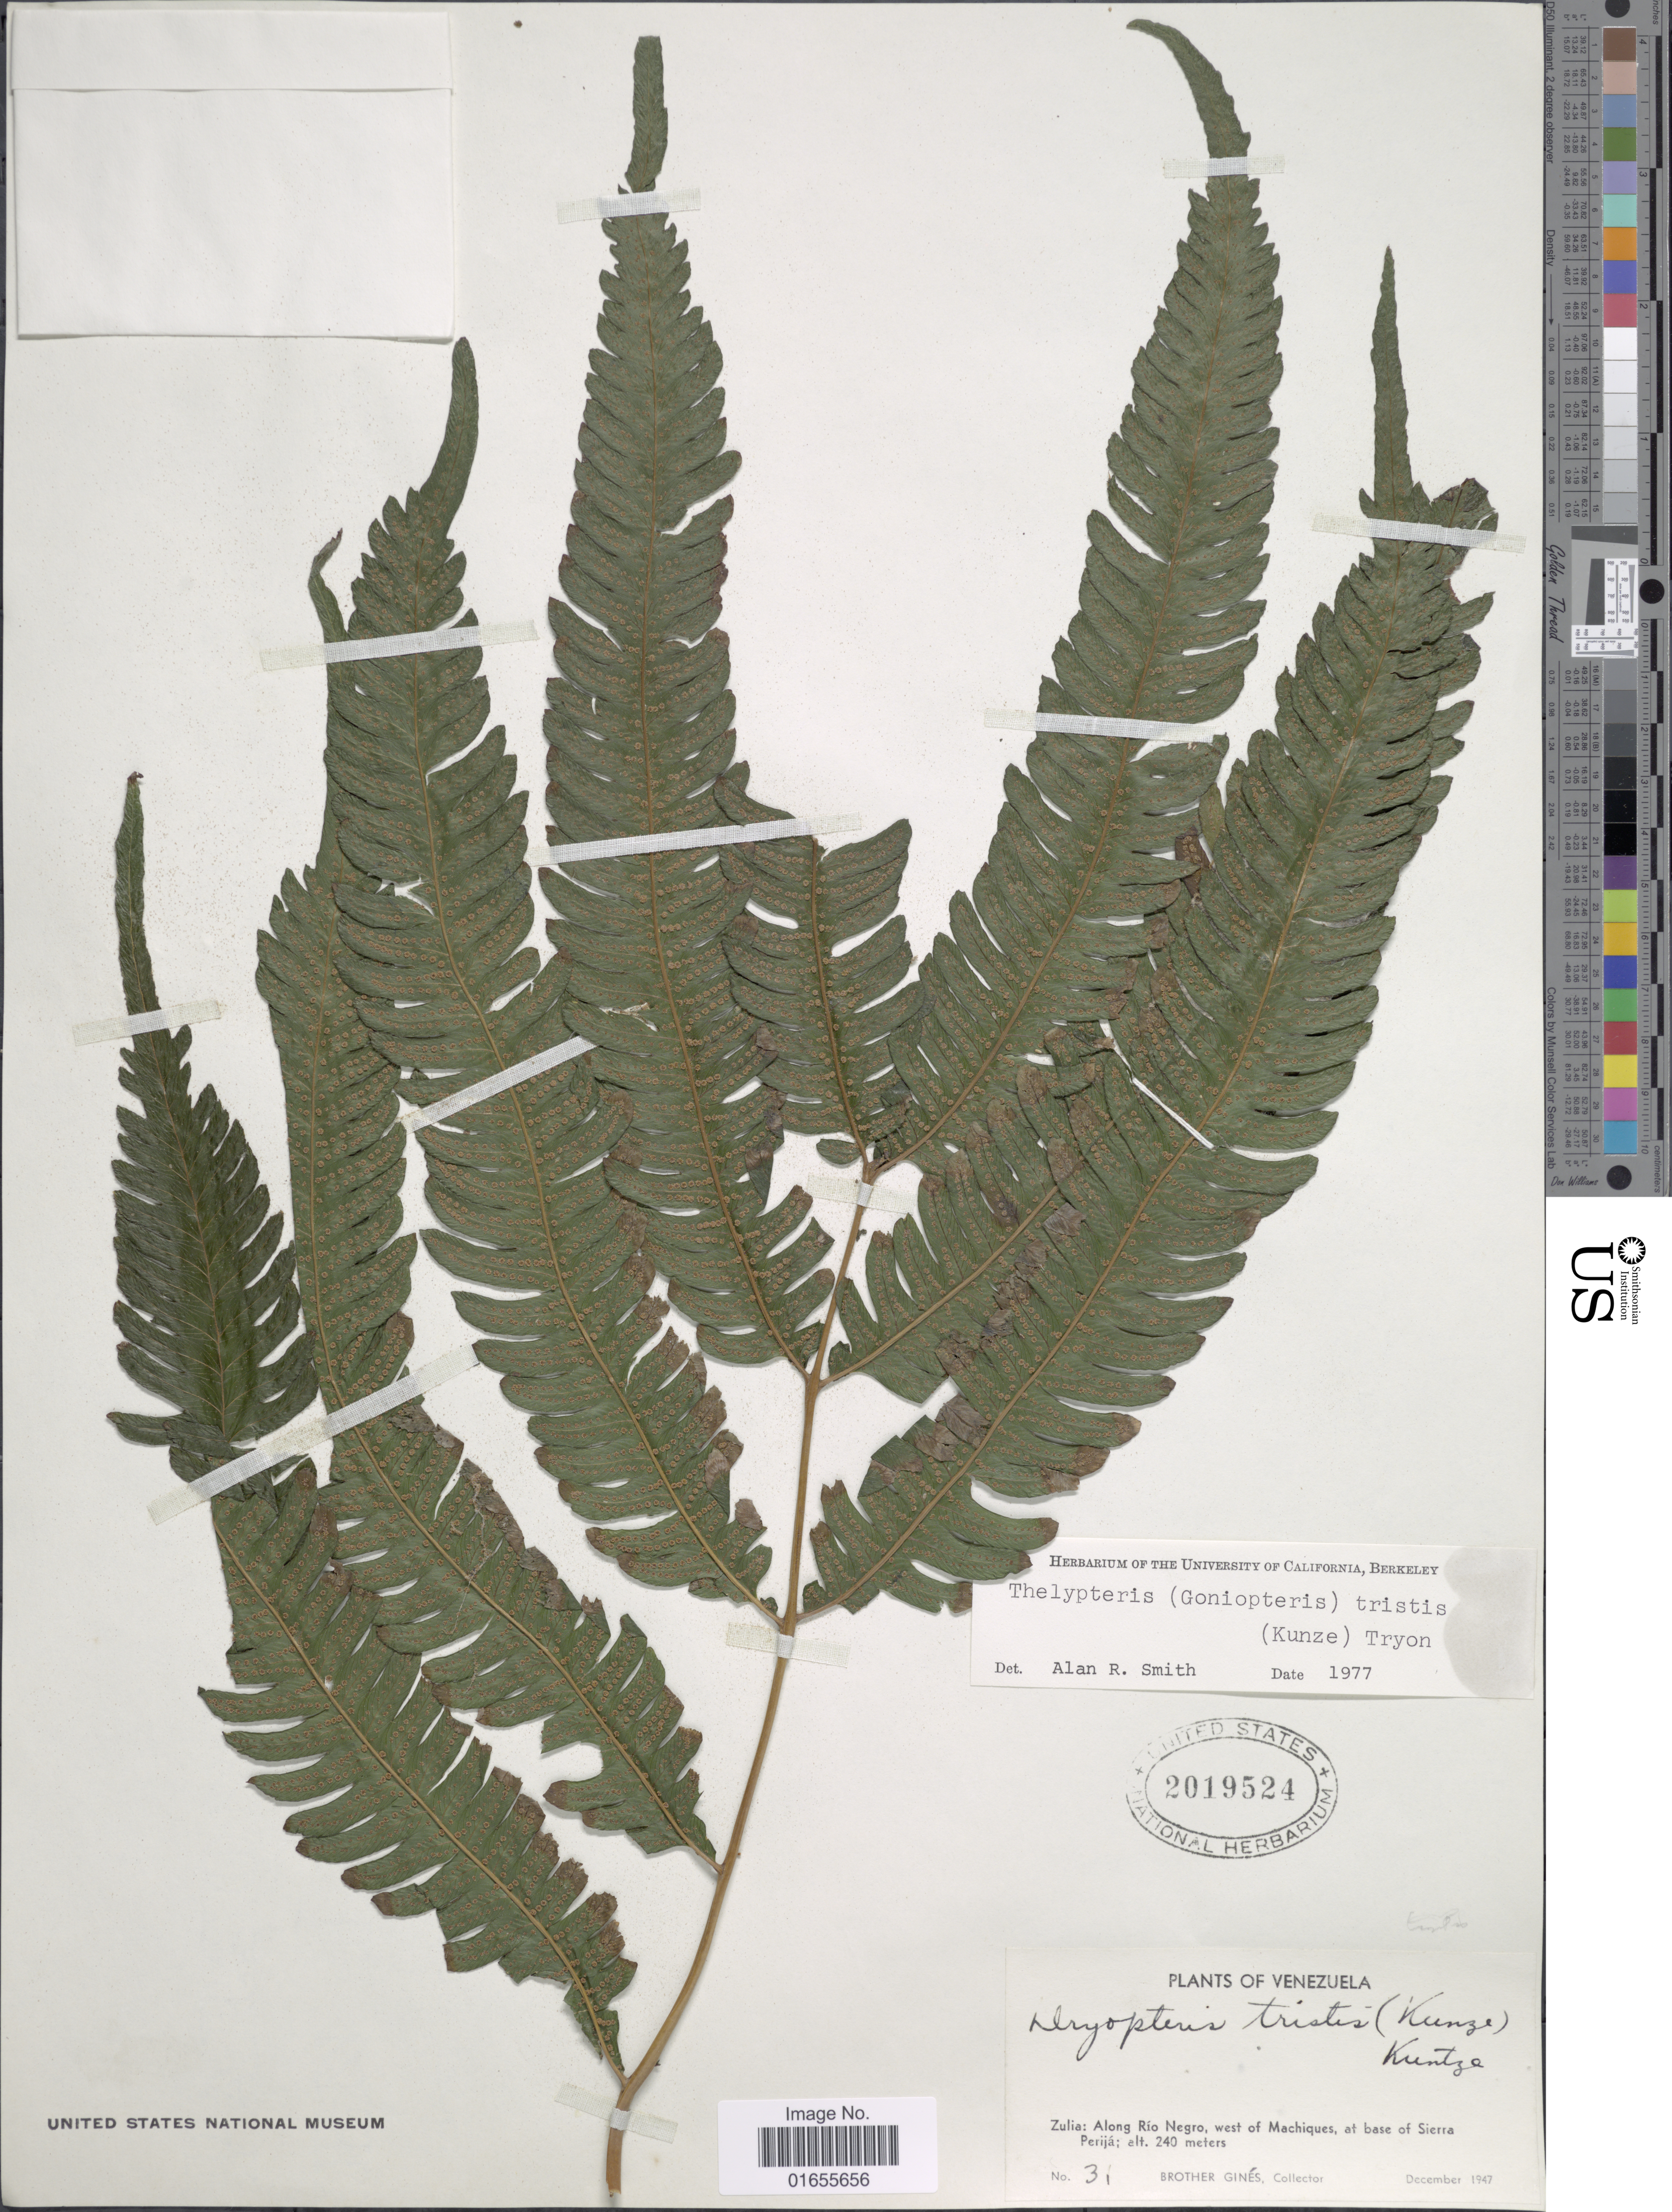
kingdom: Plantae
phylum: Tracheophyta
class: Polypodiopsida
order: Polypodiales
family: Thelypteridaceae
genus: Goniopteris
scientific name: Goniopteris tristis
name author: (Kuntze) Brade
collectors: Bro. Gines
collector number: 31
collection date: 1947-12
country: Venezuela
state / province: Zulia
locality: Along Rio Negro, west of Machiques, at base of Sierra Perija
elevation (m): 240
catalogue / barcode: US 2019524